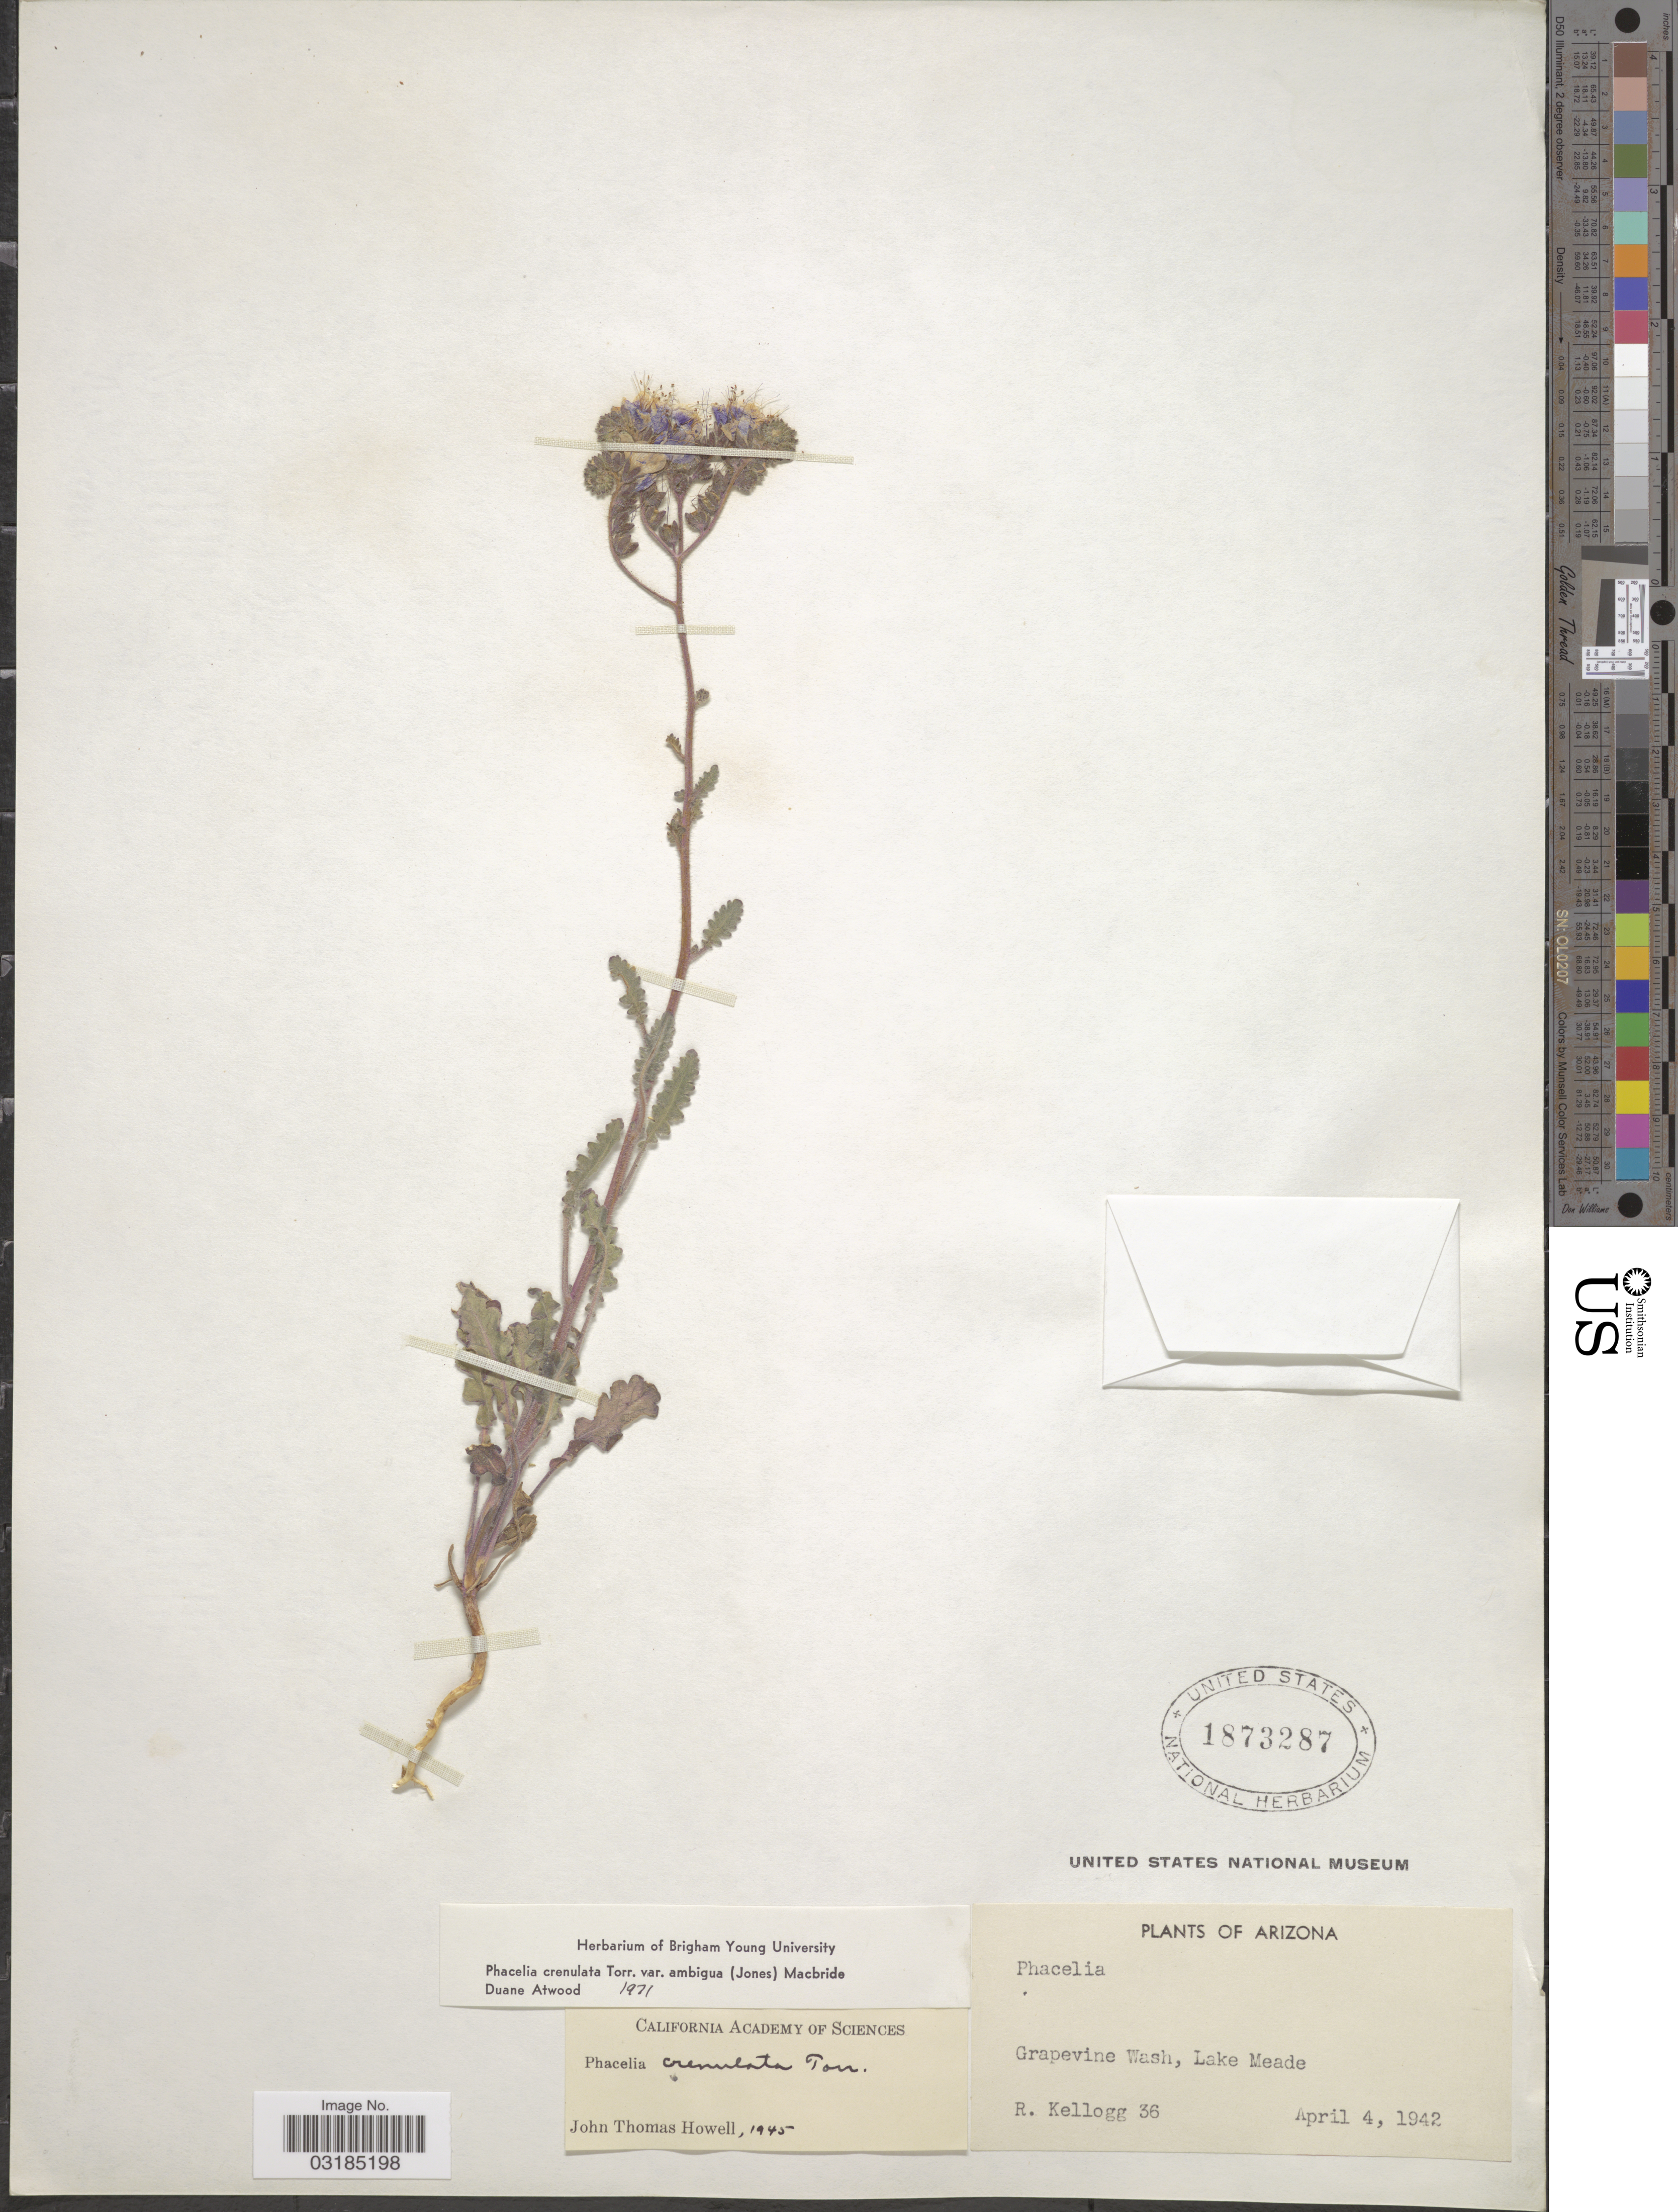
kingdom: Plantae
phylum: Tracheophyta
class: Magnoliopsida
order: Boraginales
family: Hydrophyllaceae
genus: Phacelia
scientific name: Phacelia crenulata var. ambigua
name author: (M.E. Jones) J.F. Macbr.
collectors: R. Kellogg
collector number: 36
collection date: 1942-04-04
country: United States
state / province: Arizona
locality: Grapevine Wash, Lake Meade.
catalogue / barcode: US 1873287